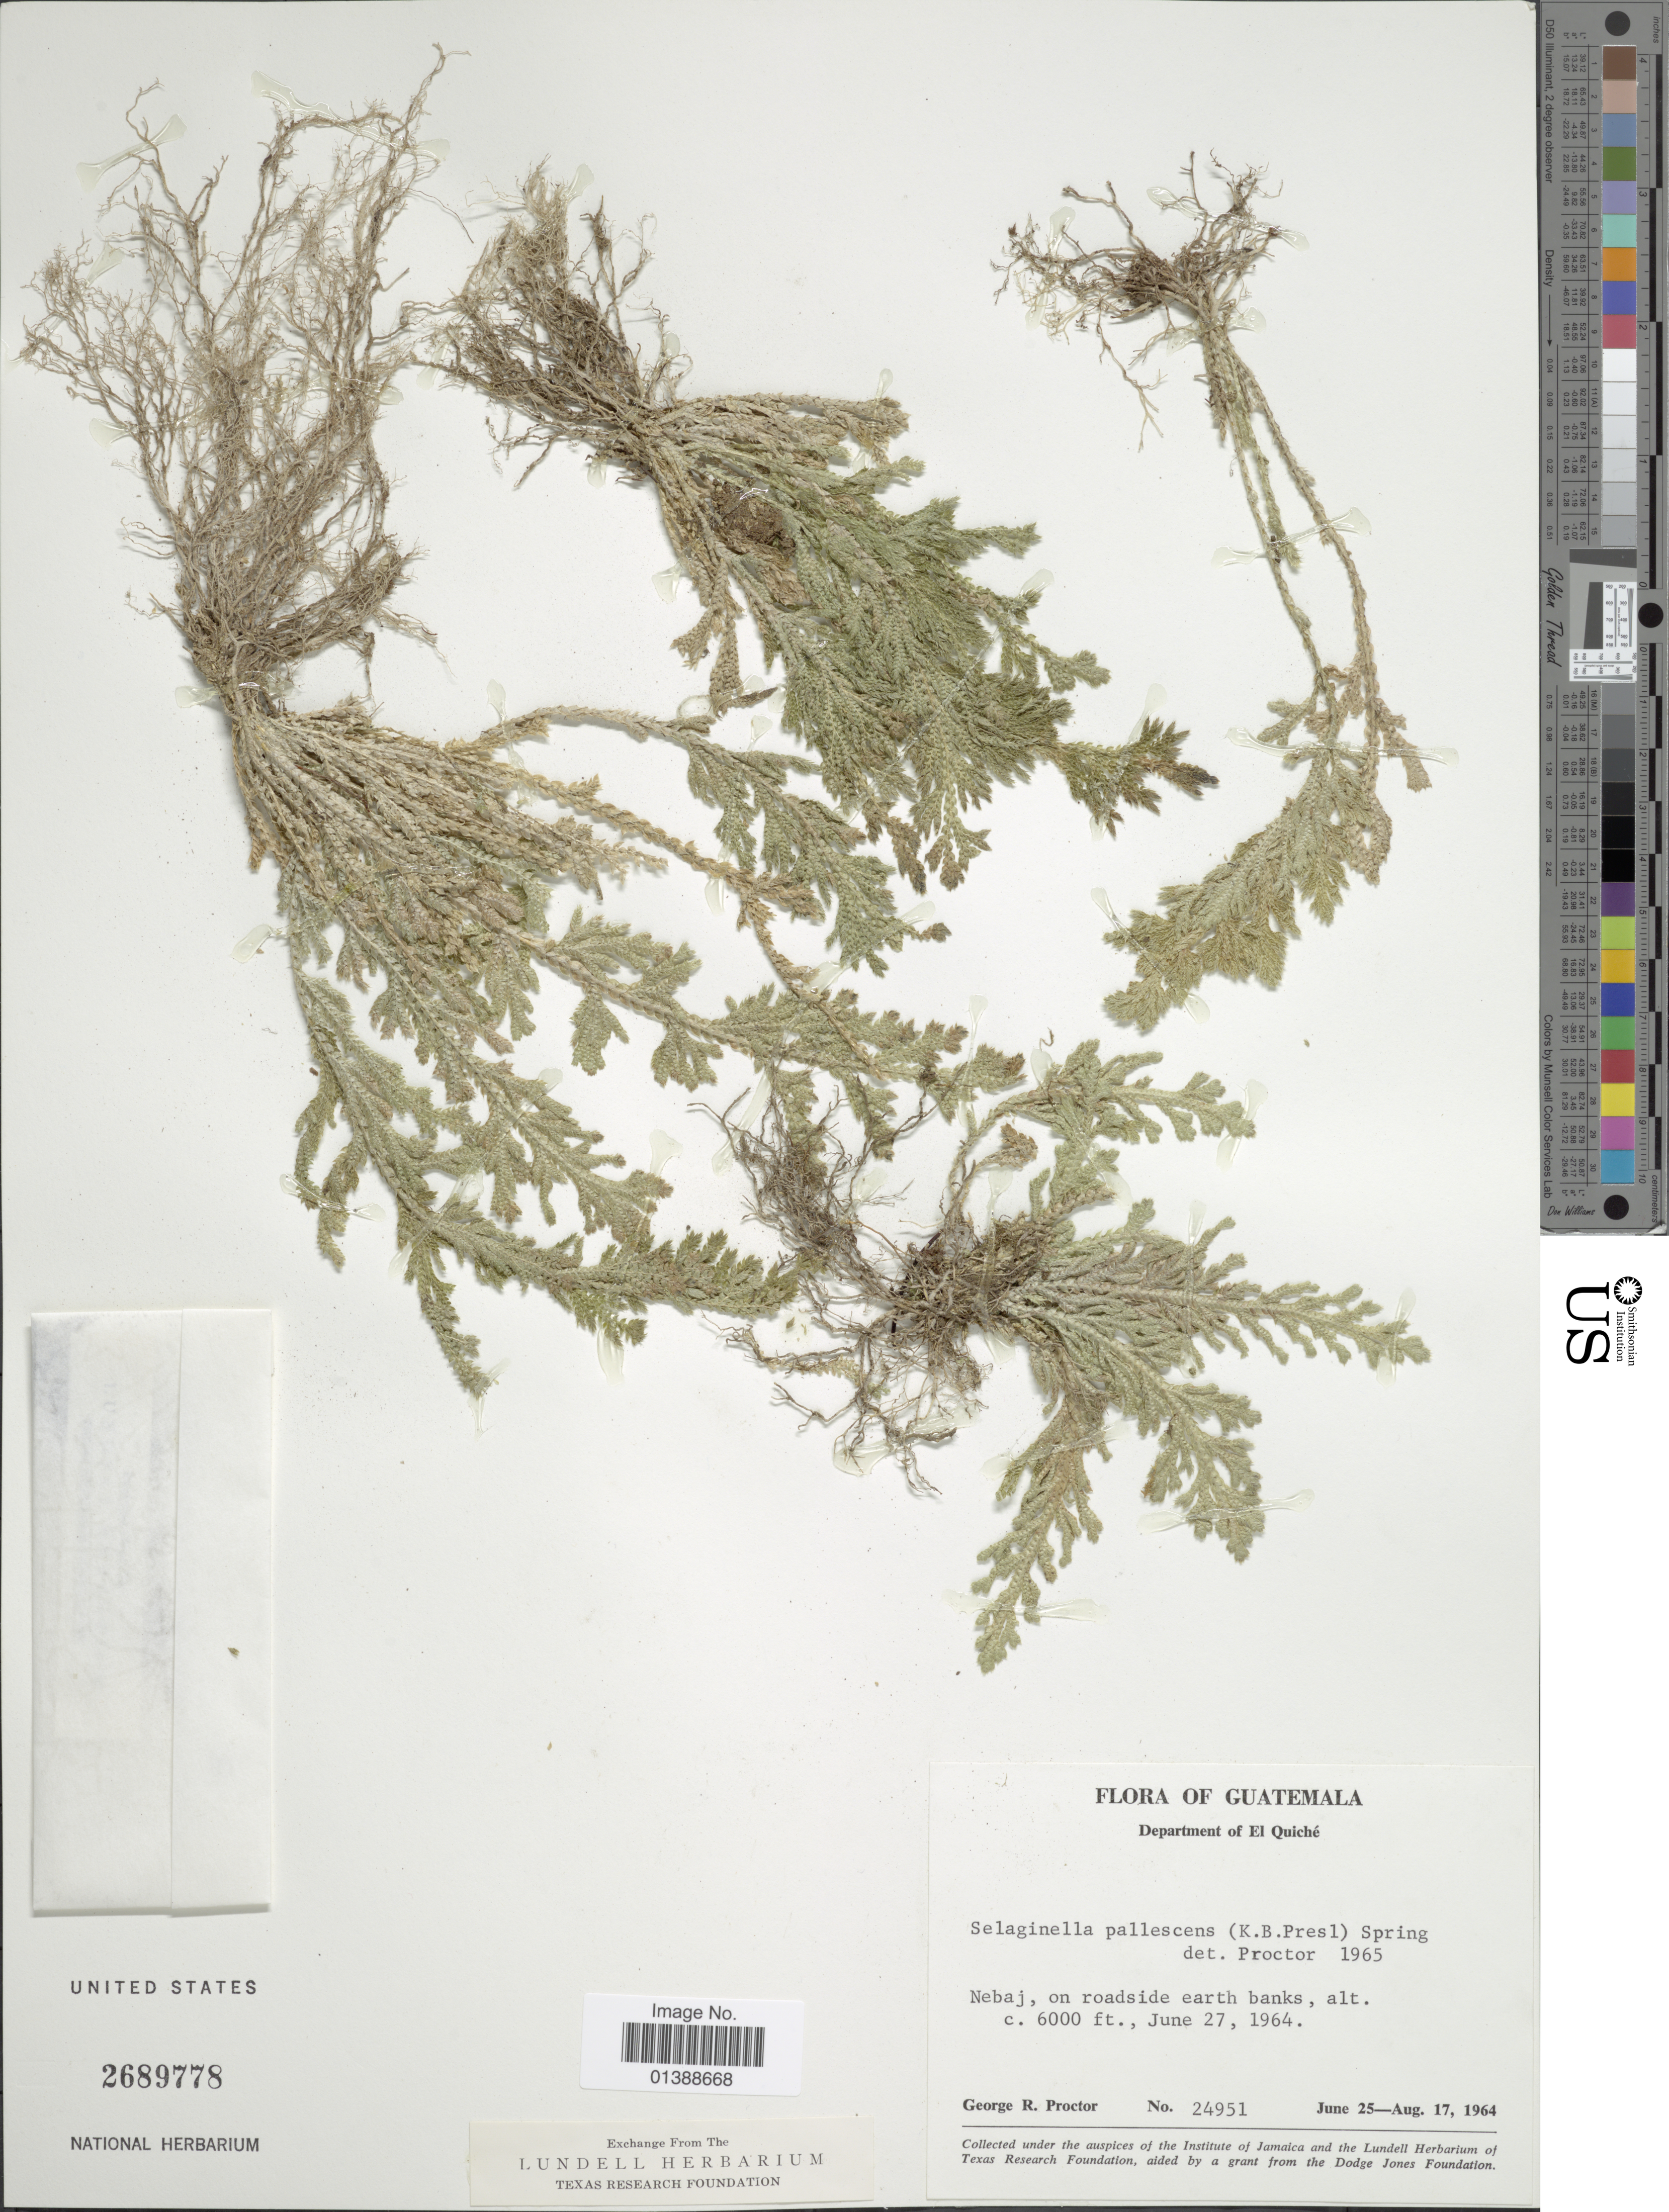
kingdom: Plantae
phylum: Tracheophyta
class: Lycopodiopsida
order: Selaginellales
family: Selaginellaceae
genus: Selaginella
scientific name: Selaginella pallescens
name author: (C. Presl) Spring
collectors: G. R. Proctor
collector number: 24951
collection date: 1964-06-25/1964-08-17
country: Guatemala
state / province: El Quiché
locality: Nebaj, on roadside earth banks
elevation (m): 1829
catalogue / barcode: US 2689778